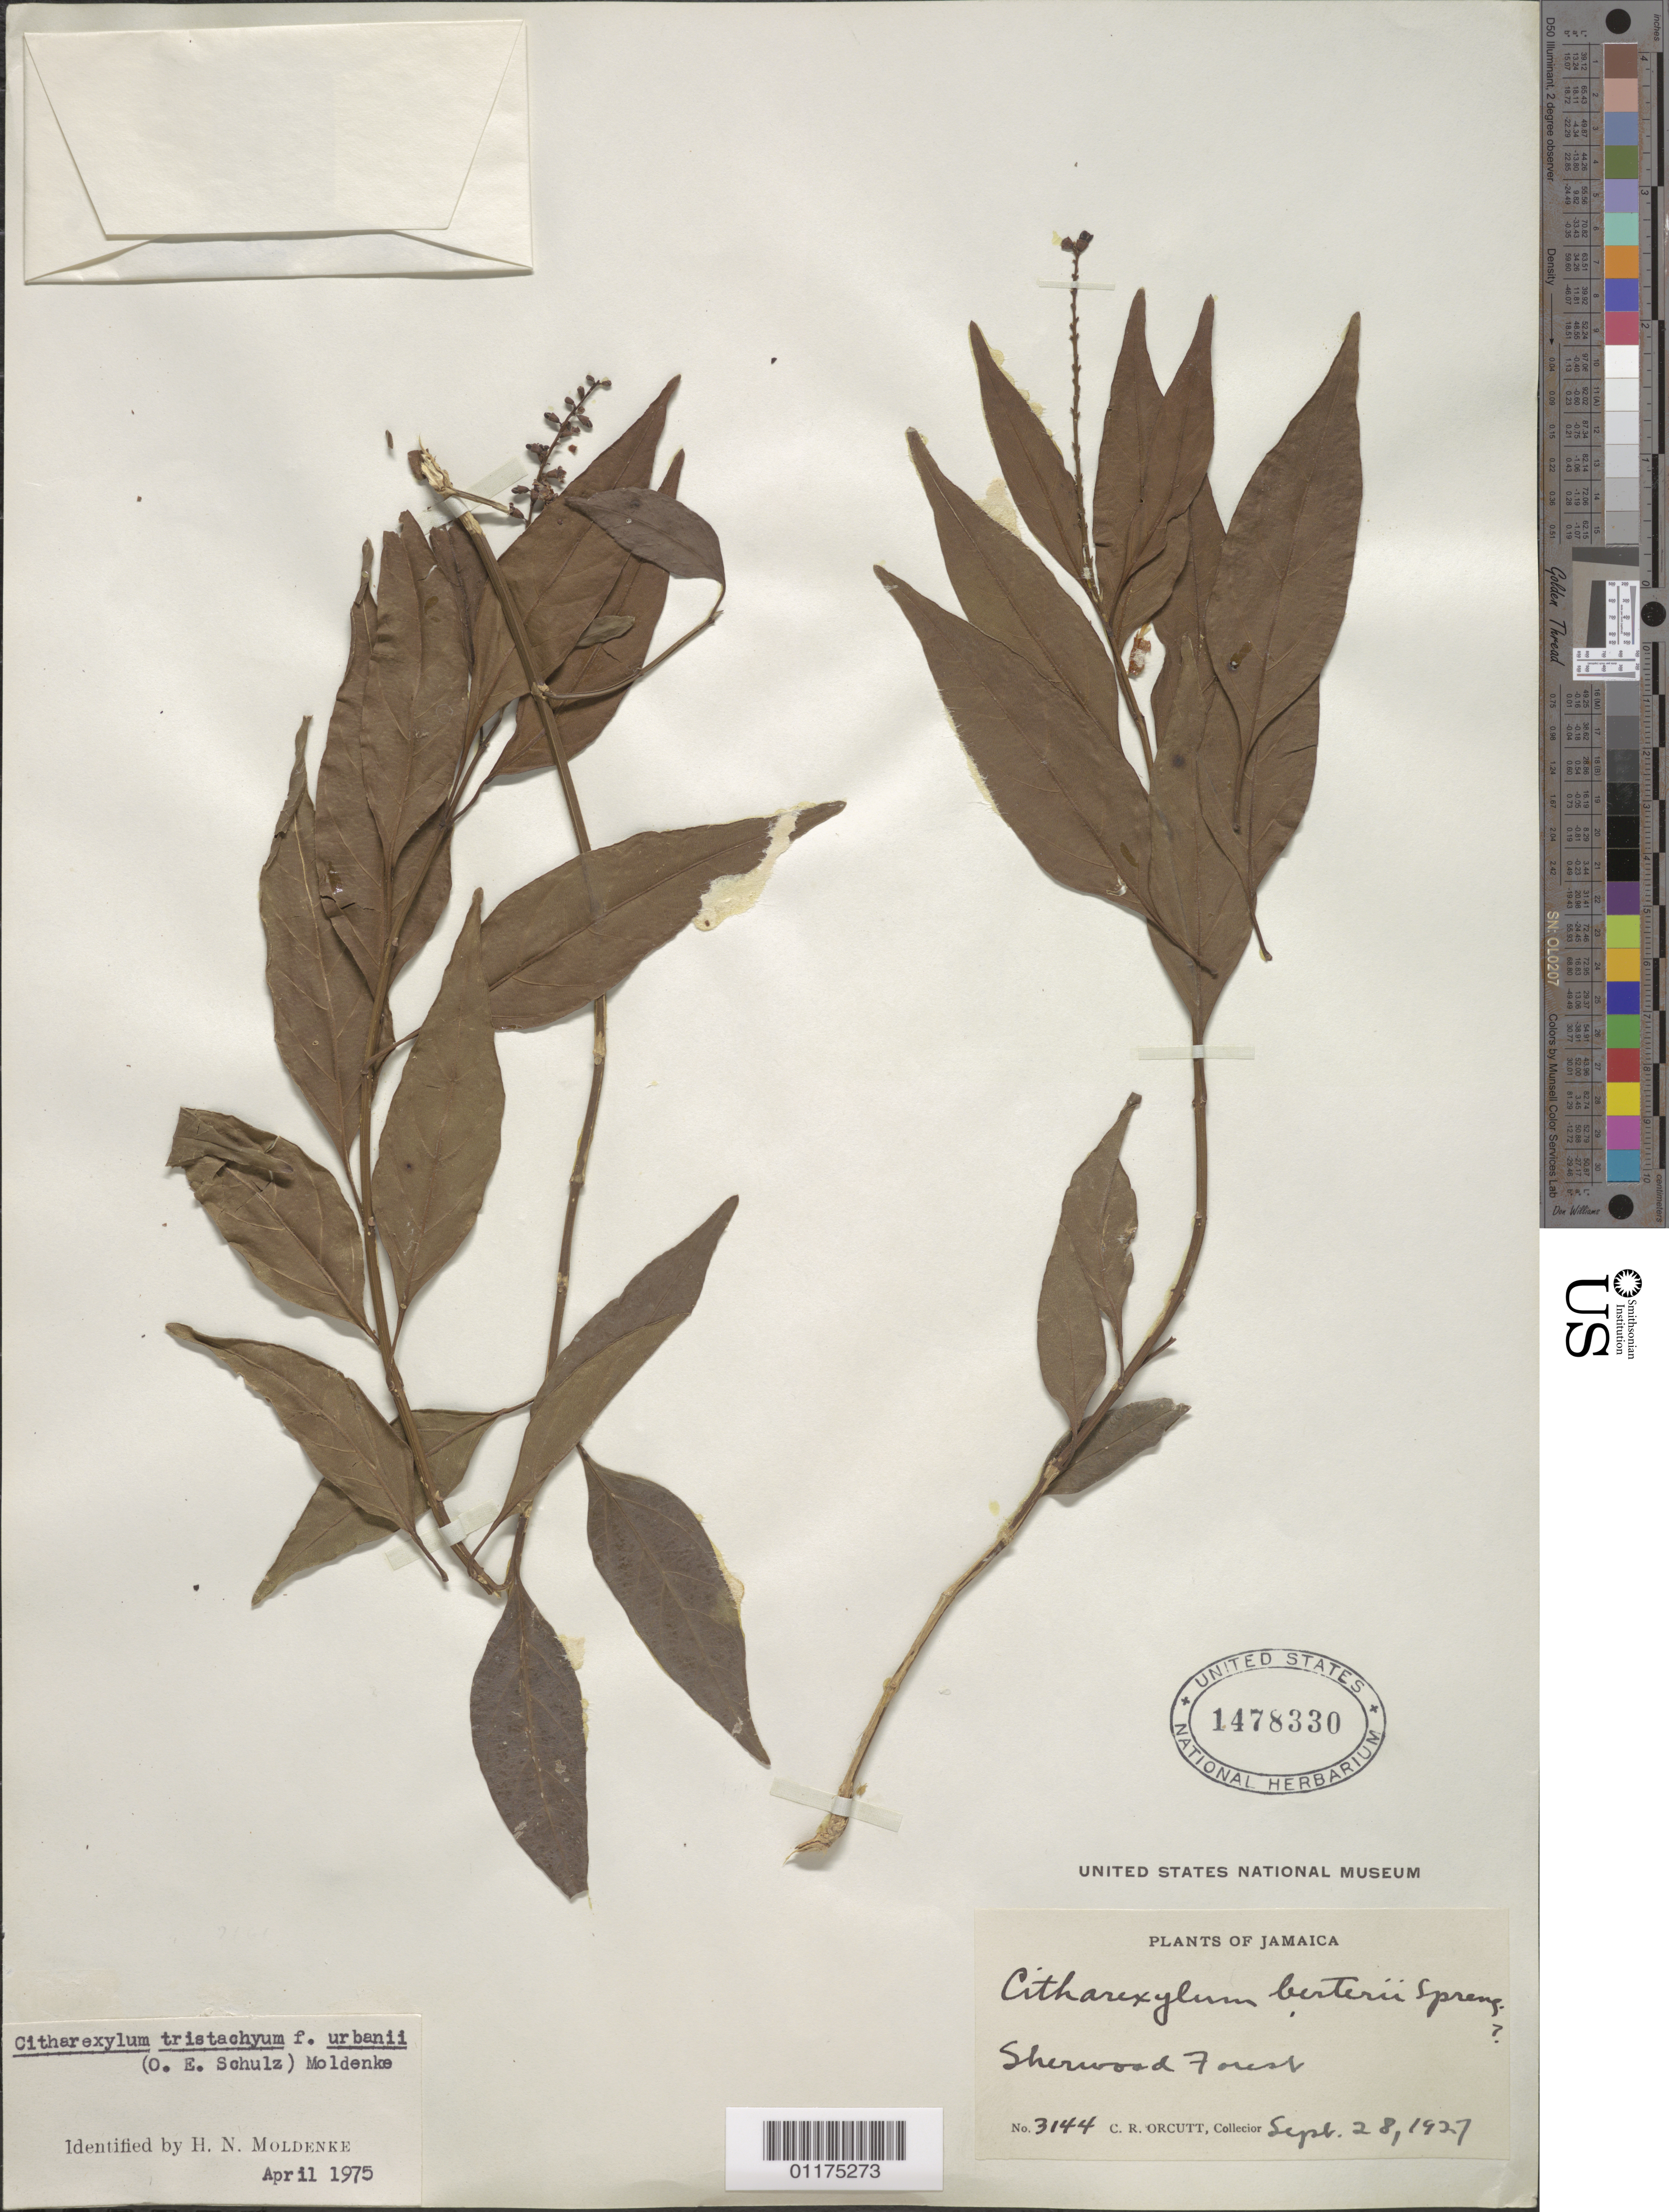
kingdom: Plantae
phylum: Tracheophyta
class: Magnoliopsida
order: Lamiales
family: Verbenaceae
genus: Citharexylum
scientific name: Citharexylum tristachyum f. urbanii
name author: (O.E. Schulz) Moldenke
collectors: C. R. Orcutt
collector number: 3144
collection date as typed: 28 Sep 1927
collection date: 1927-09-28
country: Jamaica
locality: Sherwood Farm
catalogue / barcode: US 1478330